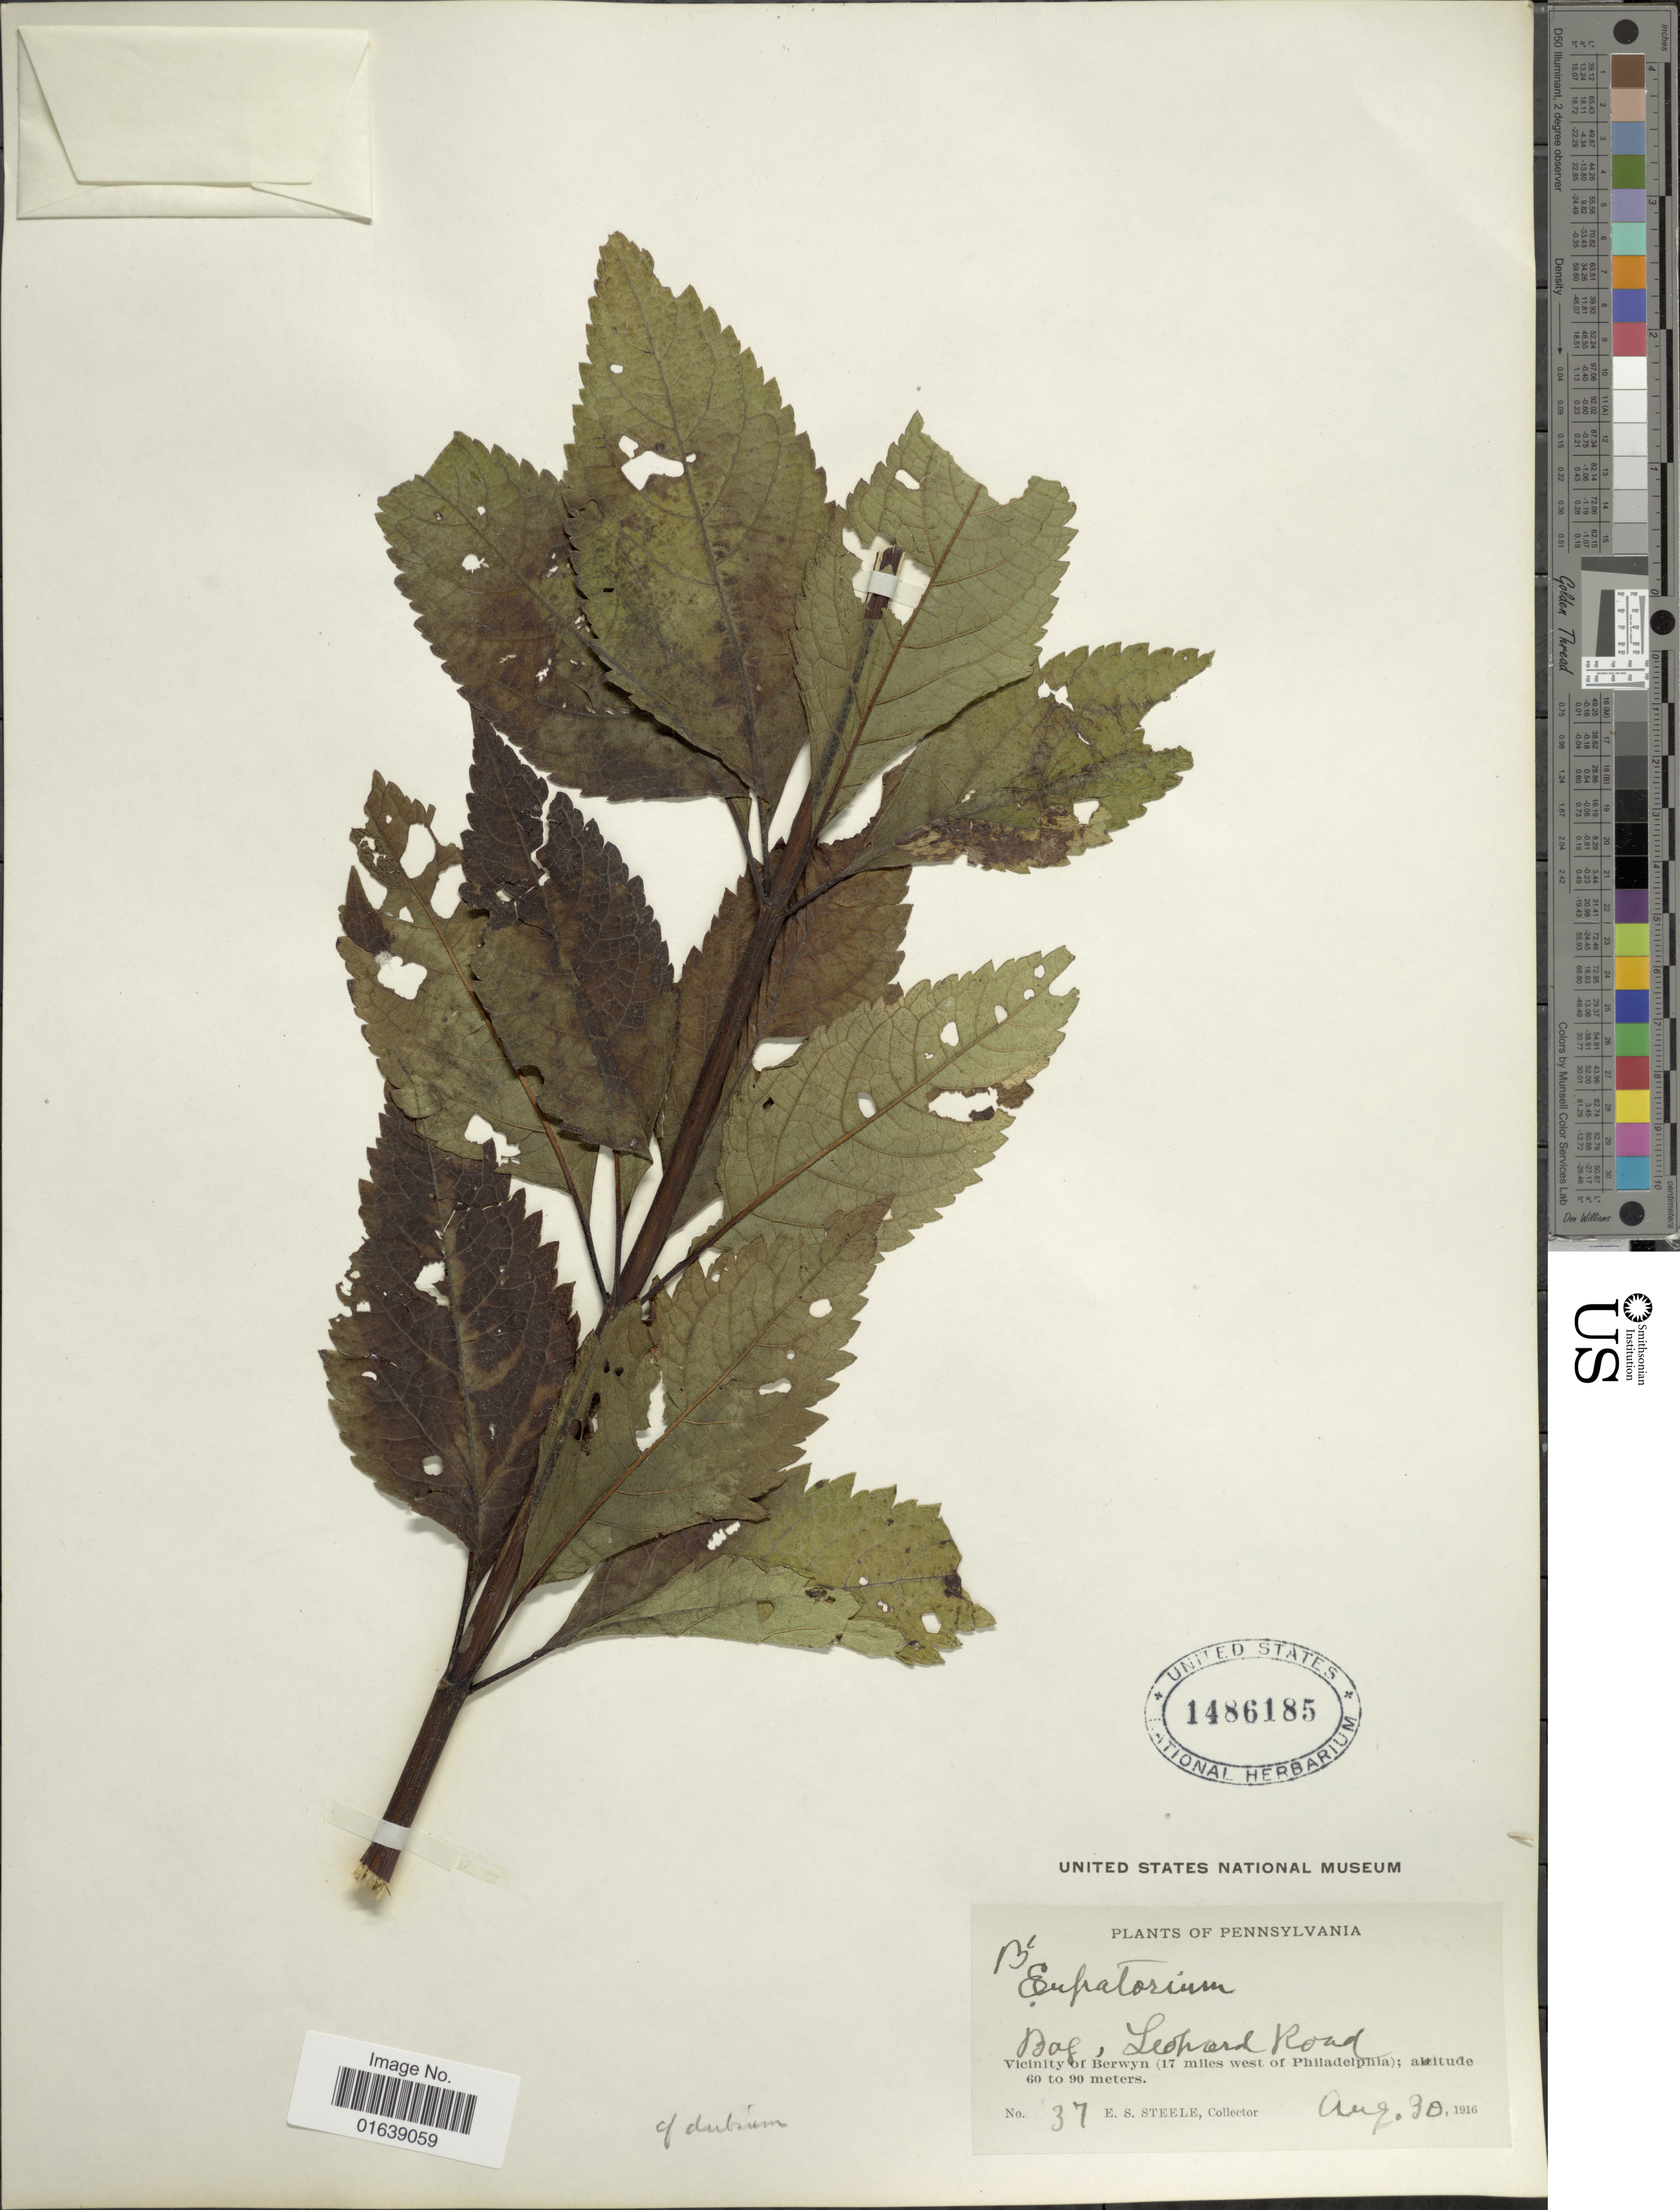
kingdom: Plantae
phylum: Tracheophyta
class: Magnoliopsida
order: Asterales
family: Asteraceae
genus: Eupatorium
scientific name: Eupatorium dubium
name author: Willd. ex Poir.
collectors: E. Steele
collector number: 37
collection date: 1916-08-30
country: United States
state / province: Pennsylvania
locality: Pennsylvania. Bog, leopard Road. Vicinity of Berwyn (17 miles west of Philadelphia)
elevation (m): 60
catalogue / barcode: US 1486175